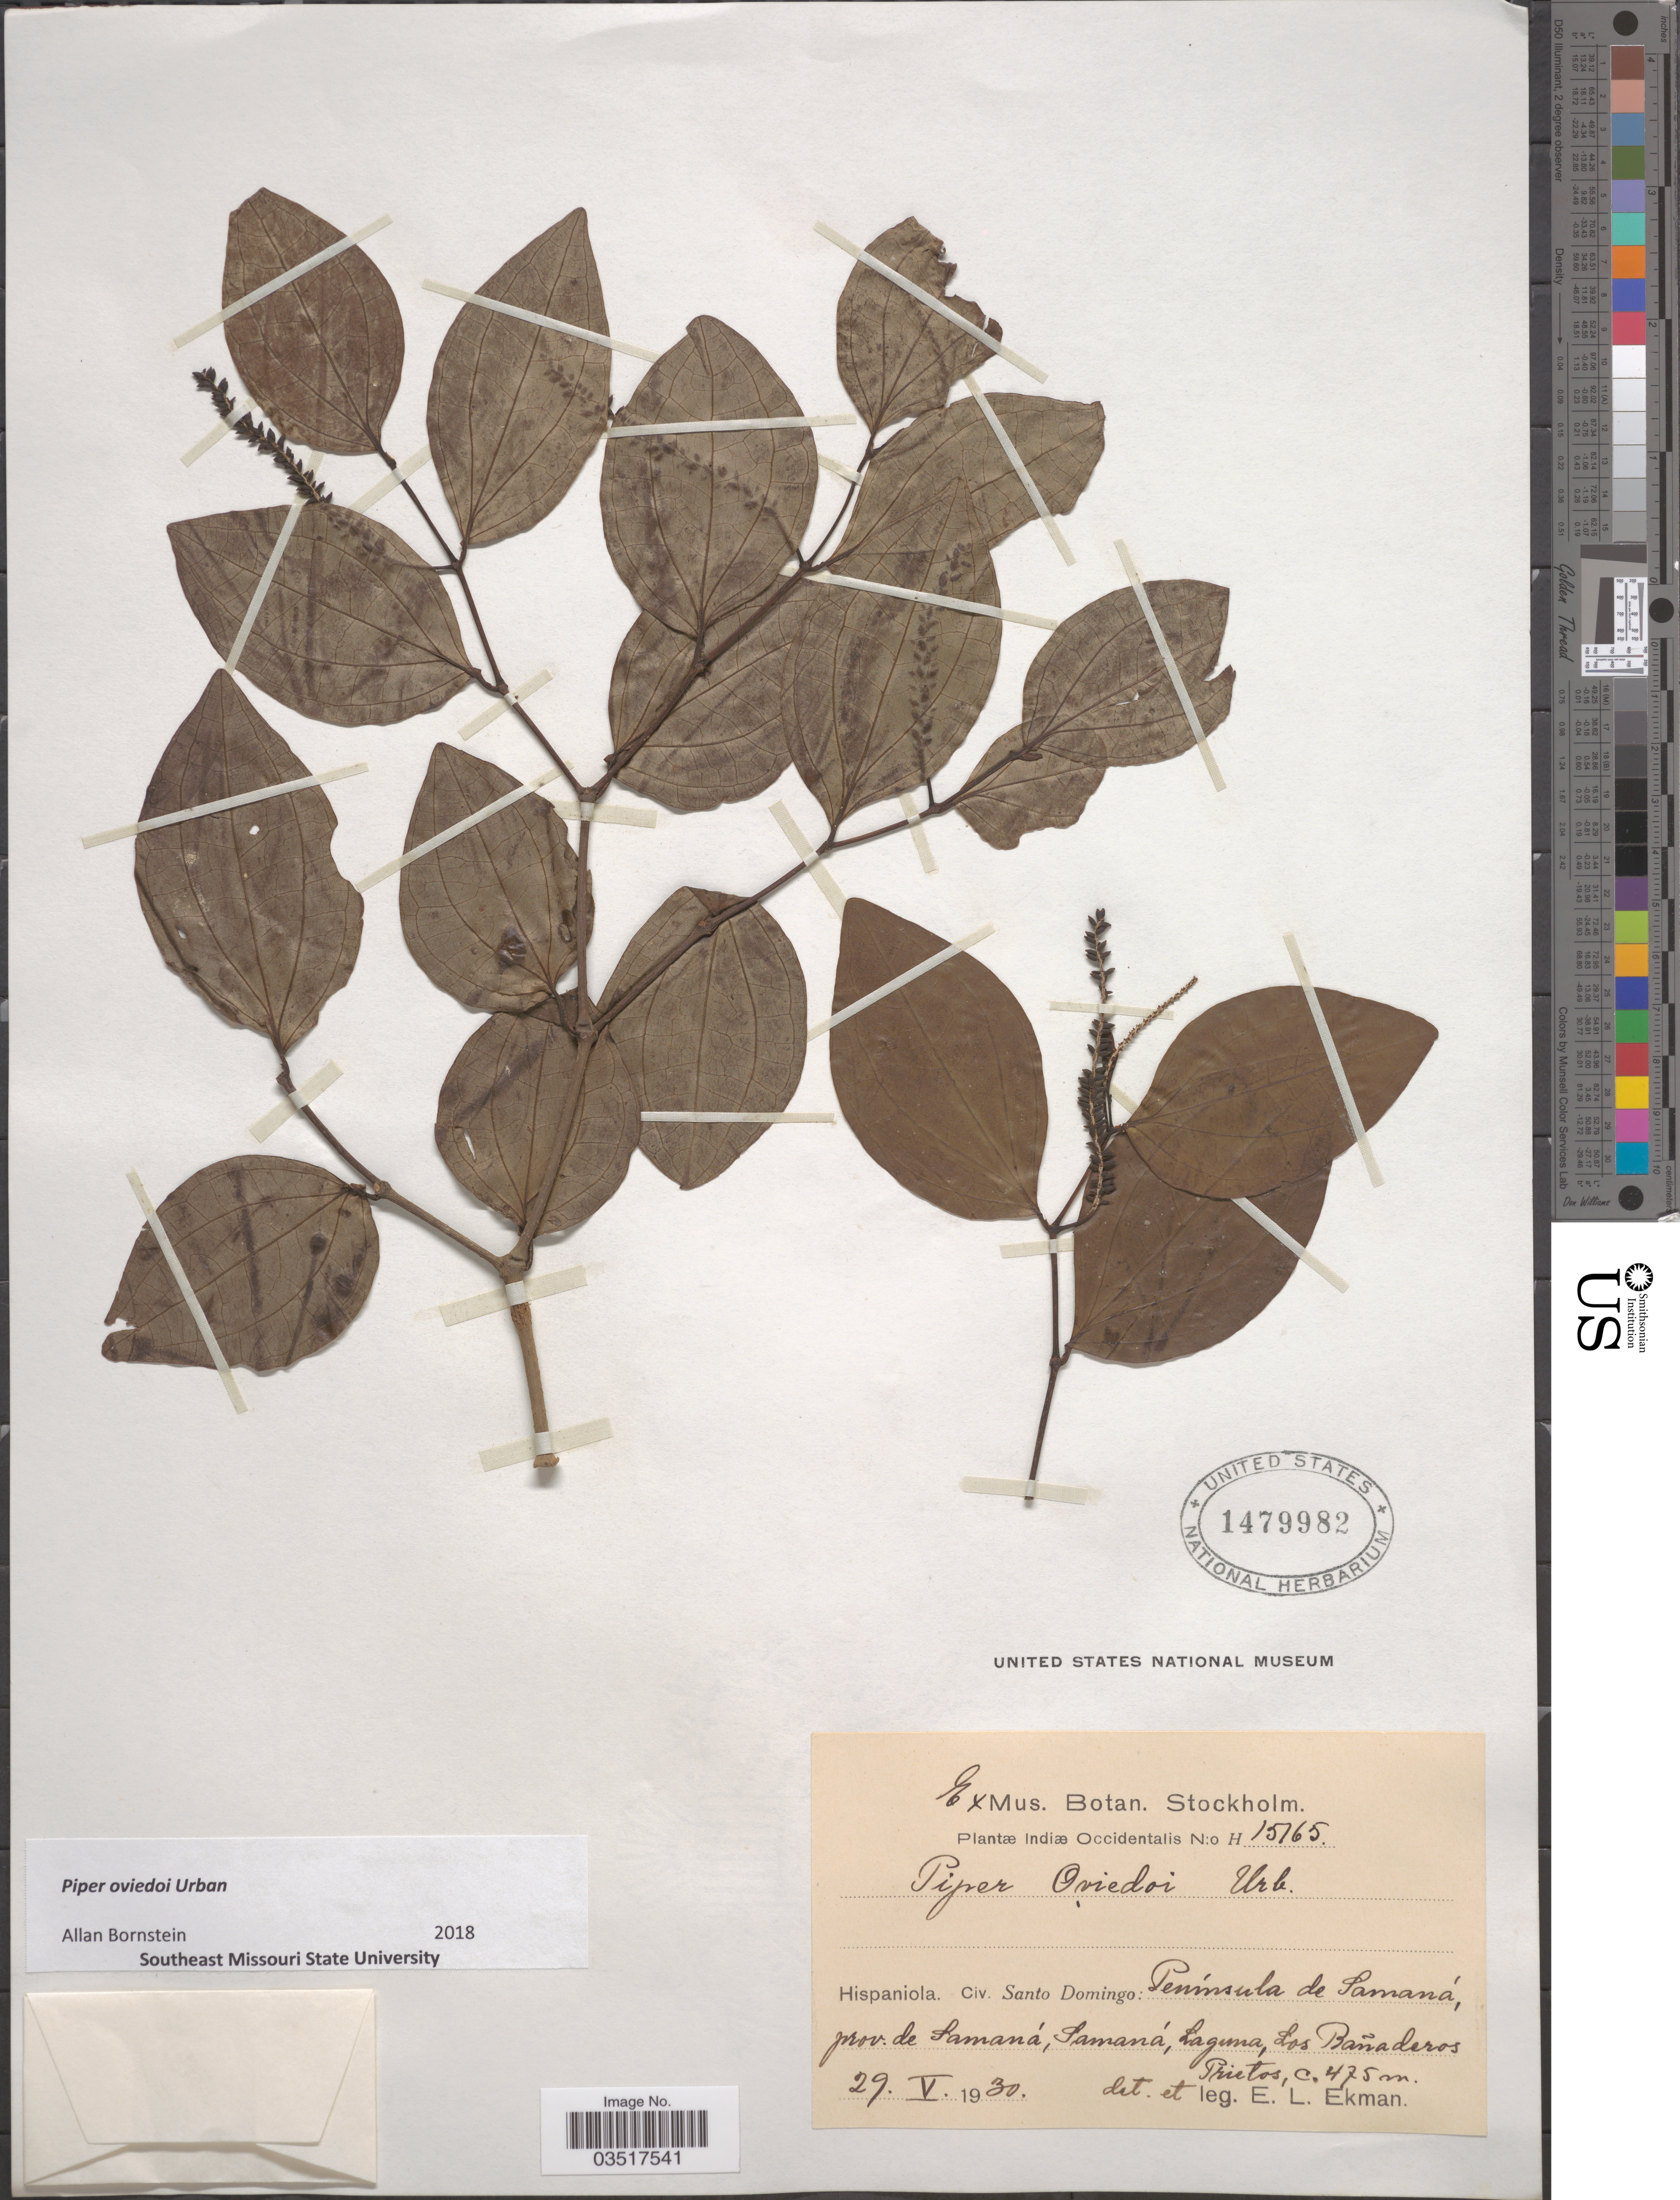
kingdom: Plantae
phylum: Tracheophyta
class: Magnoliopsida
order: Piperales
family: Piperaceae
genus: Piper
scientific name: Piper oviedoi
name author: Urb.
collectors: E. L. Ekman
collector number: H15165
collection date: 1930-05-29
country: Dominican Republic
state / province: Samaná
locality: Indiæ Occidentalis. Hispaniola. Civ. Santo Domingo: Peninsula de Samaná, prov. de Samaná, Samaná, Laguna, Los Bañaderos Prietos.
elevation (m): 475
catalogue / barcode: US 1479982